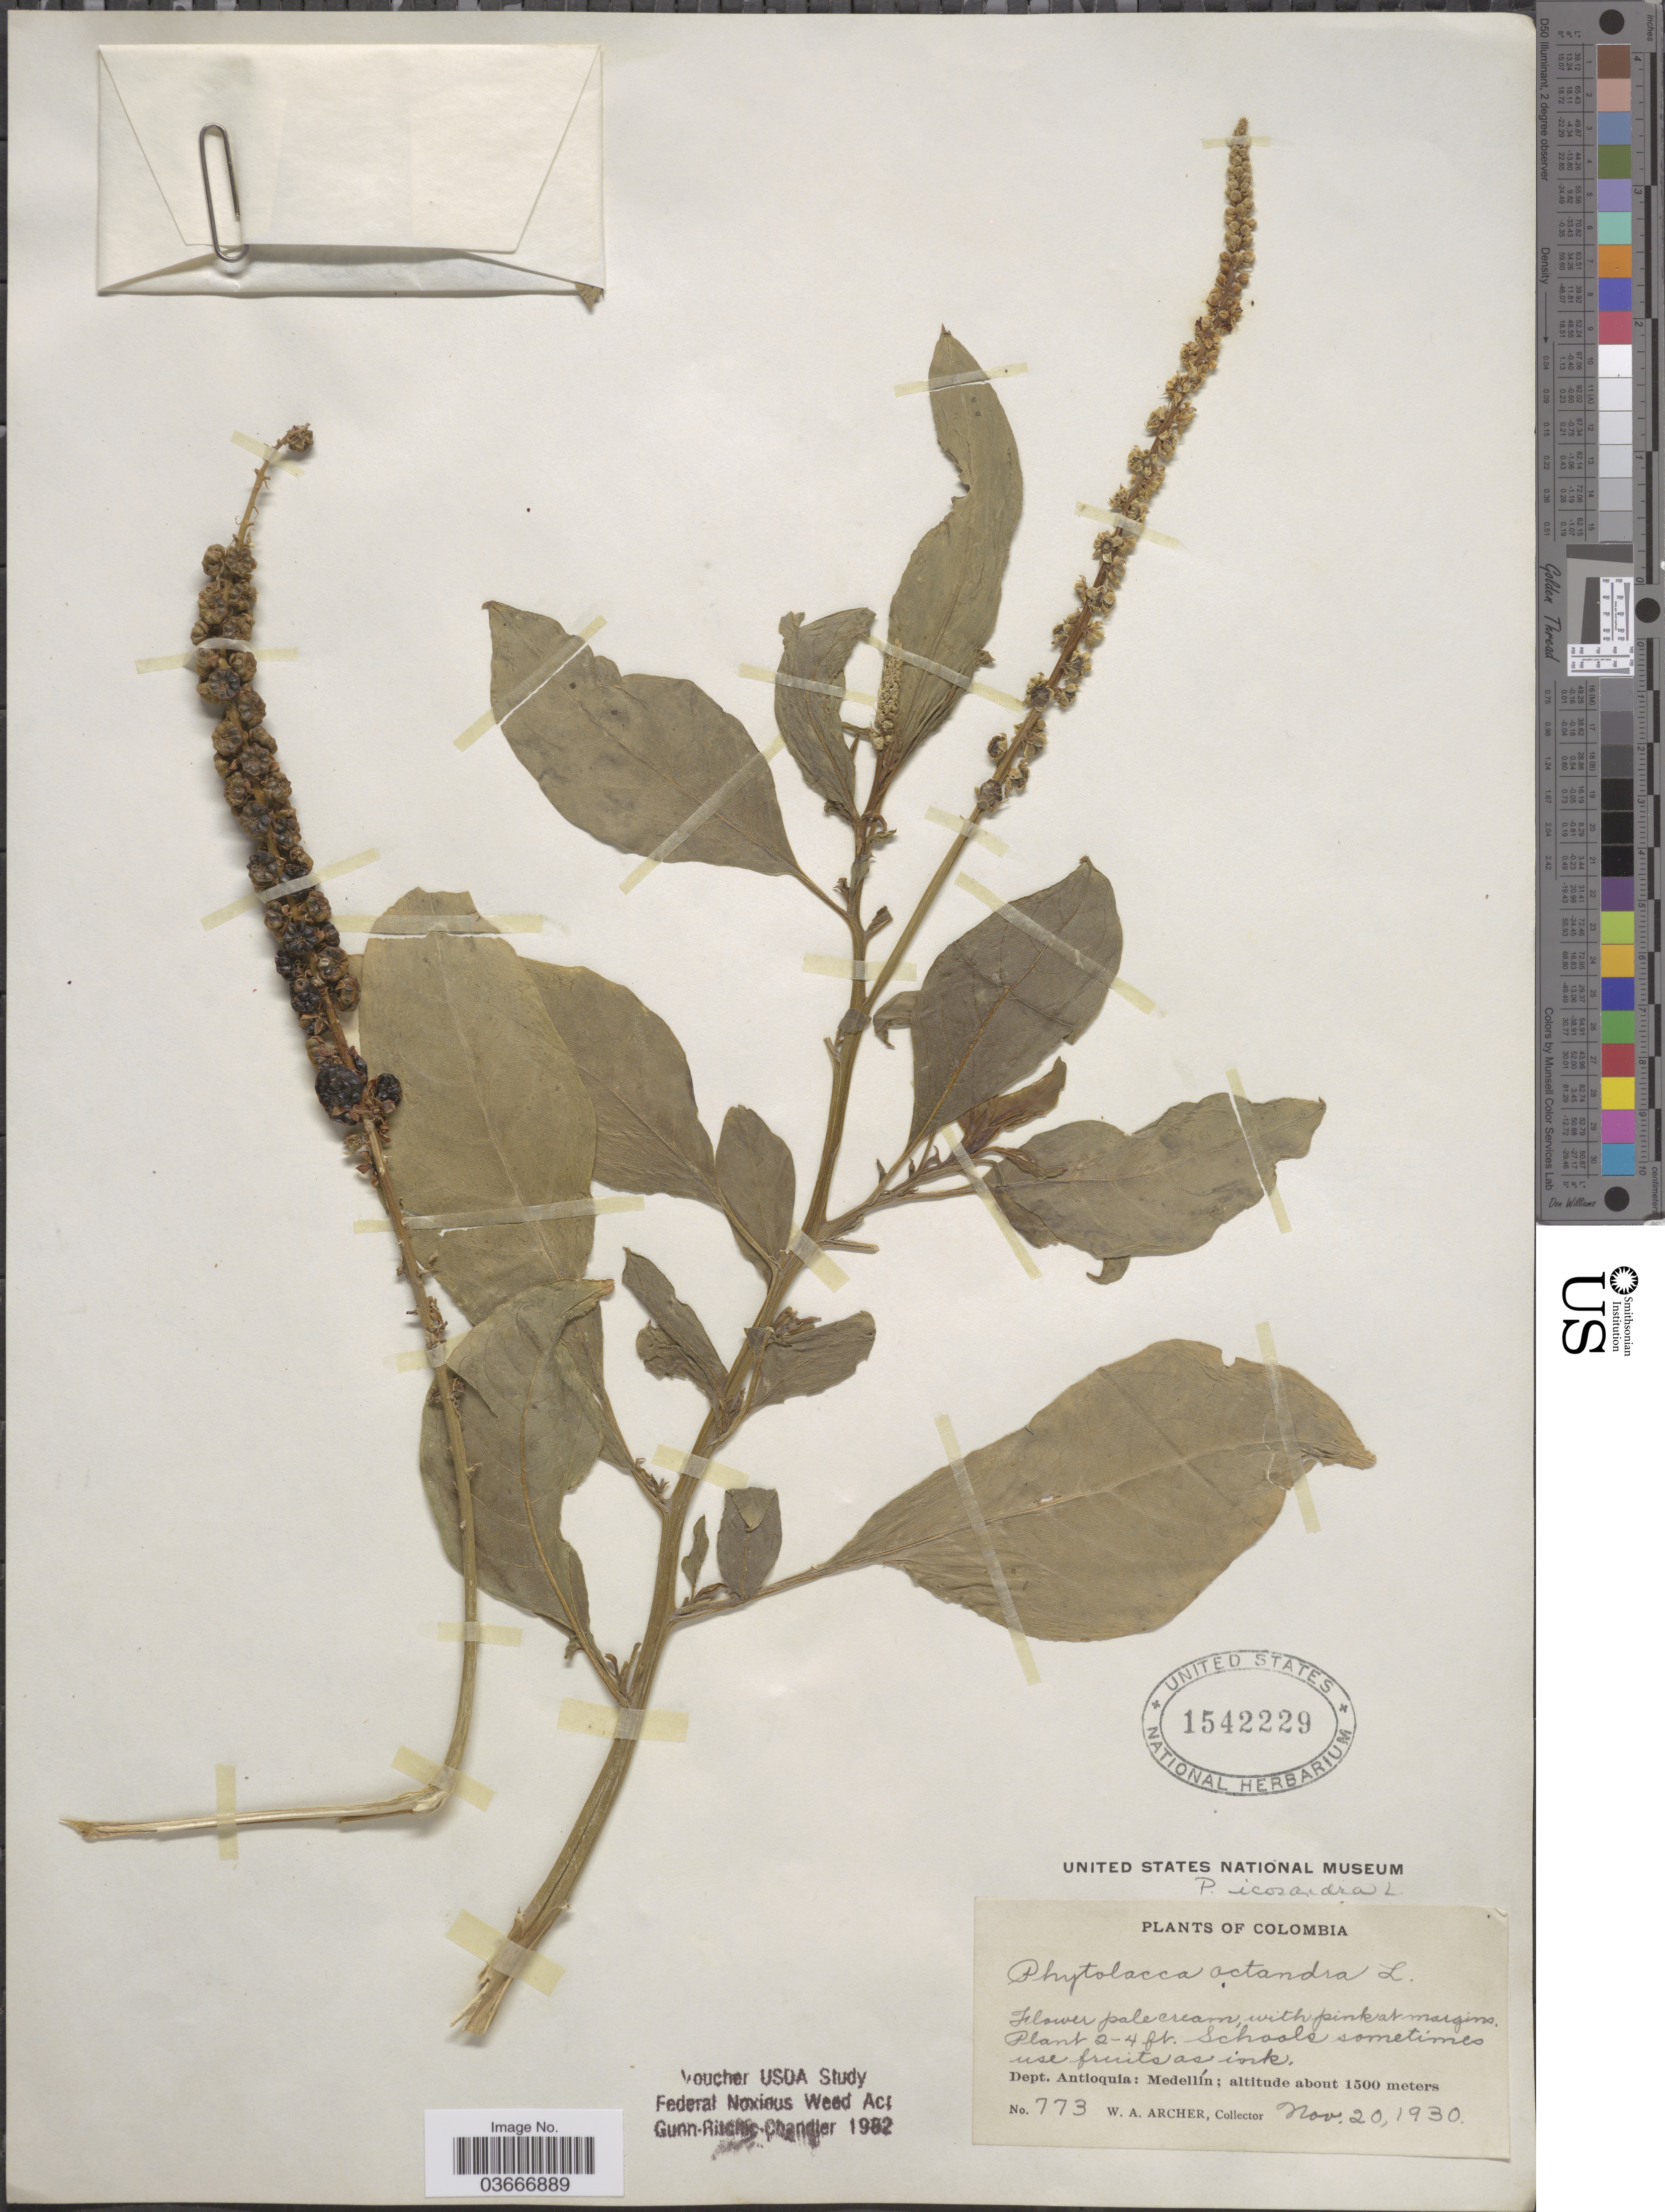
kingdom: Plantae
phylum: Tracheophyta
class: Magnoliopsida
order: Caryophyllales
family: Phytolaccaceae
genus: Phytolacca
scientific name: Phytolacca icosandra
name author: L.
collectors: W. Archer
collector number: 773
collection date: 1930-11-20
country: Colombia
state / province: Antioquia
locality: Dept. Antioquia: Medellín.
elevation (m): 1500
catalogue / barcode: US 1542229